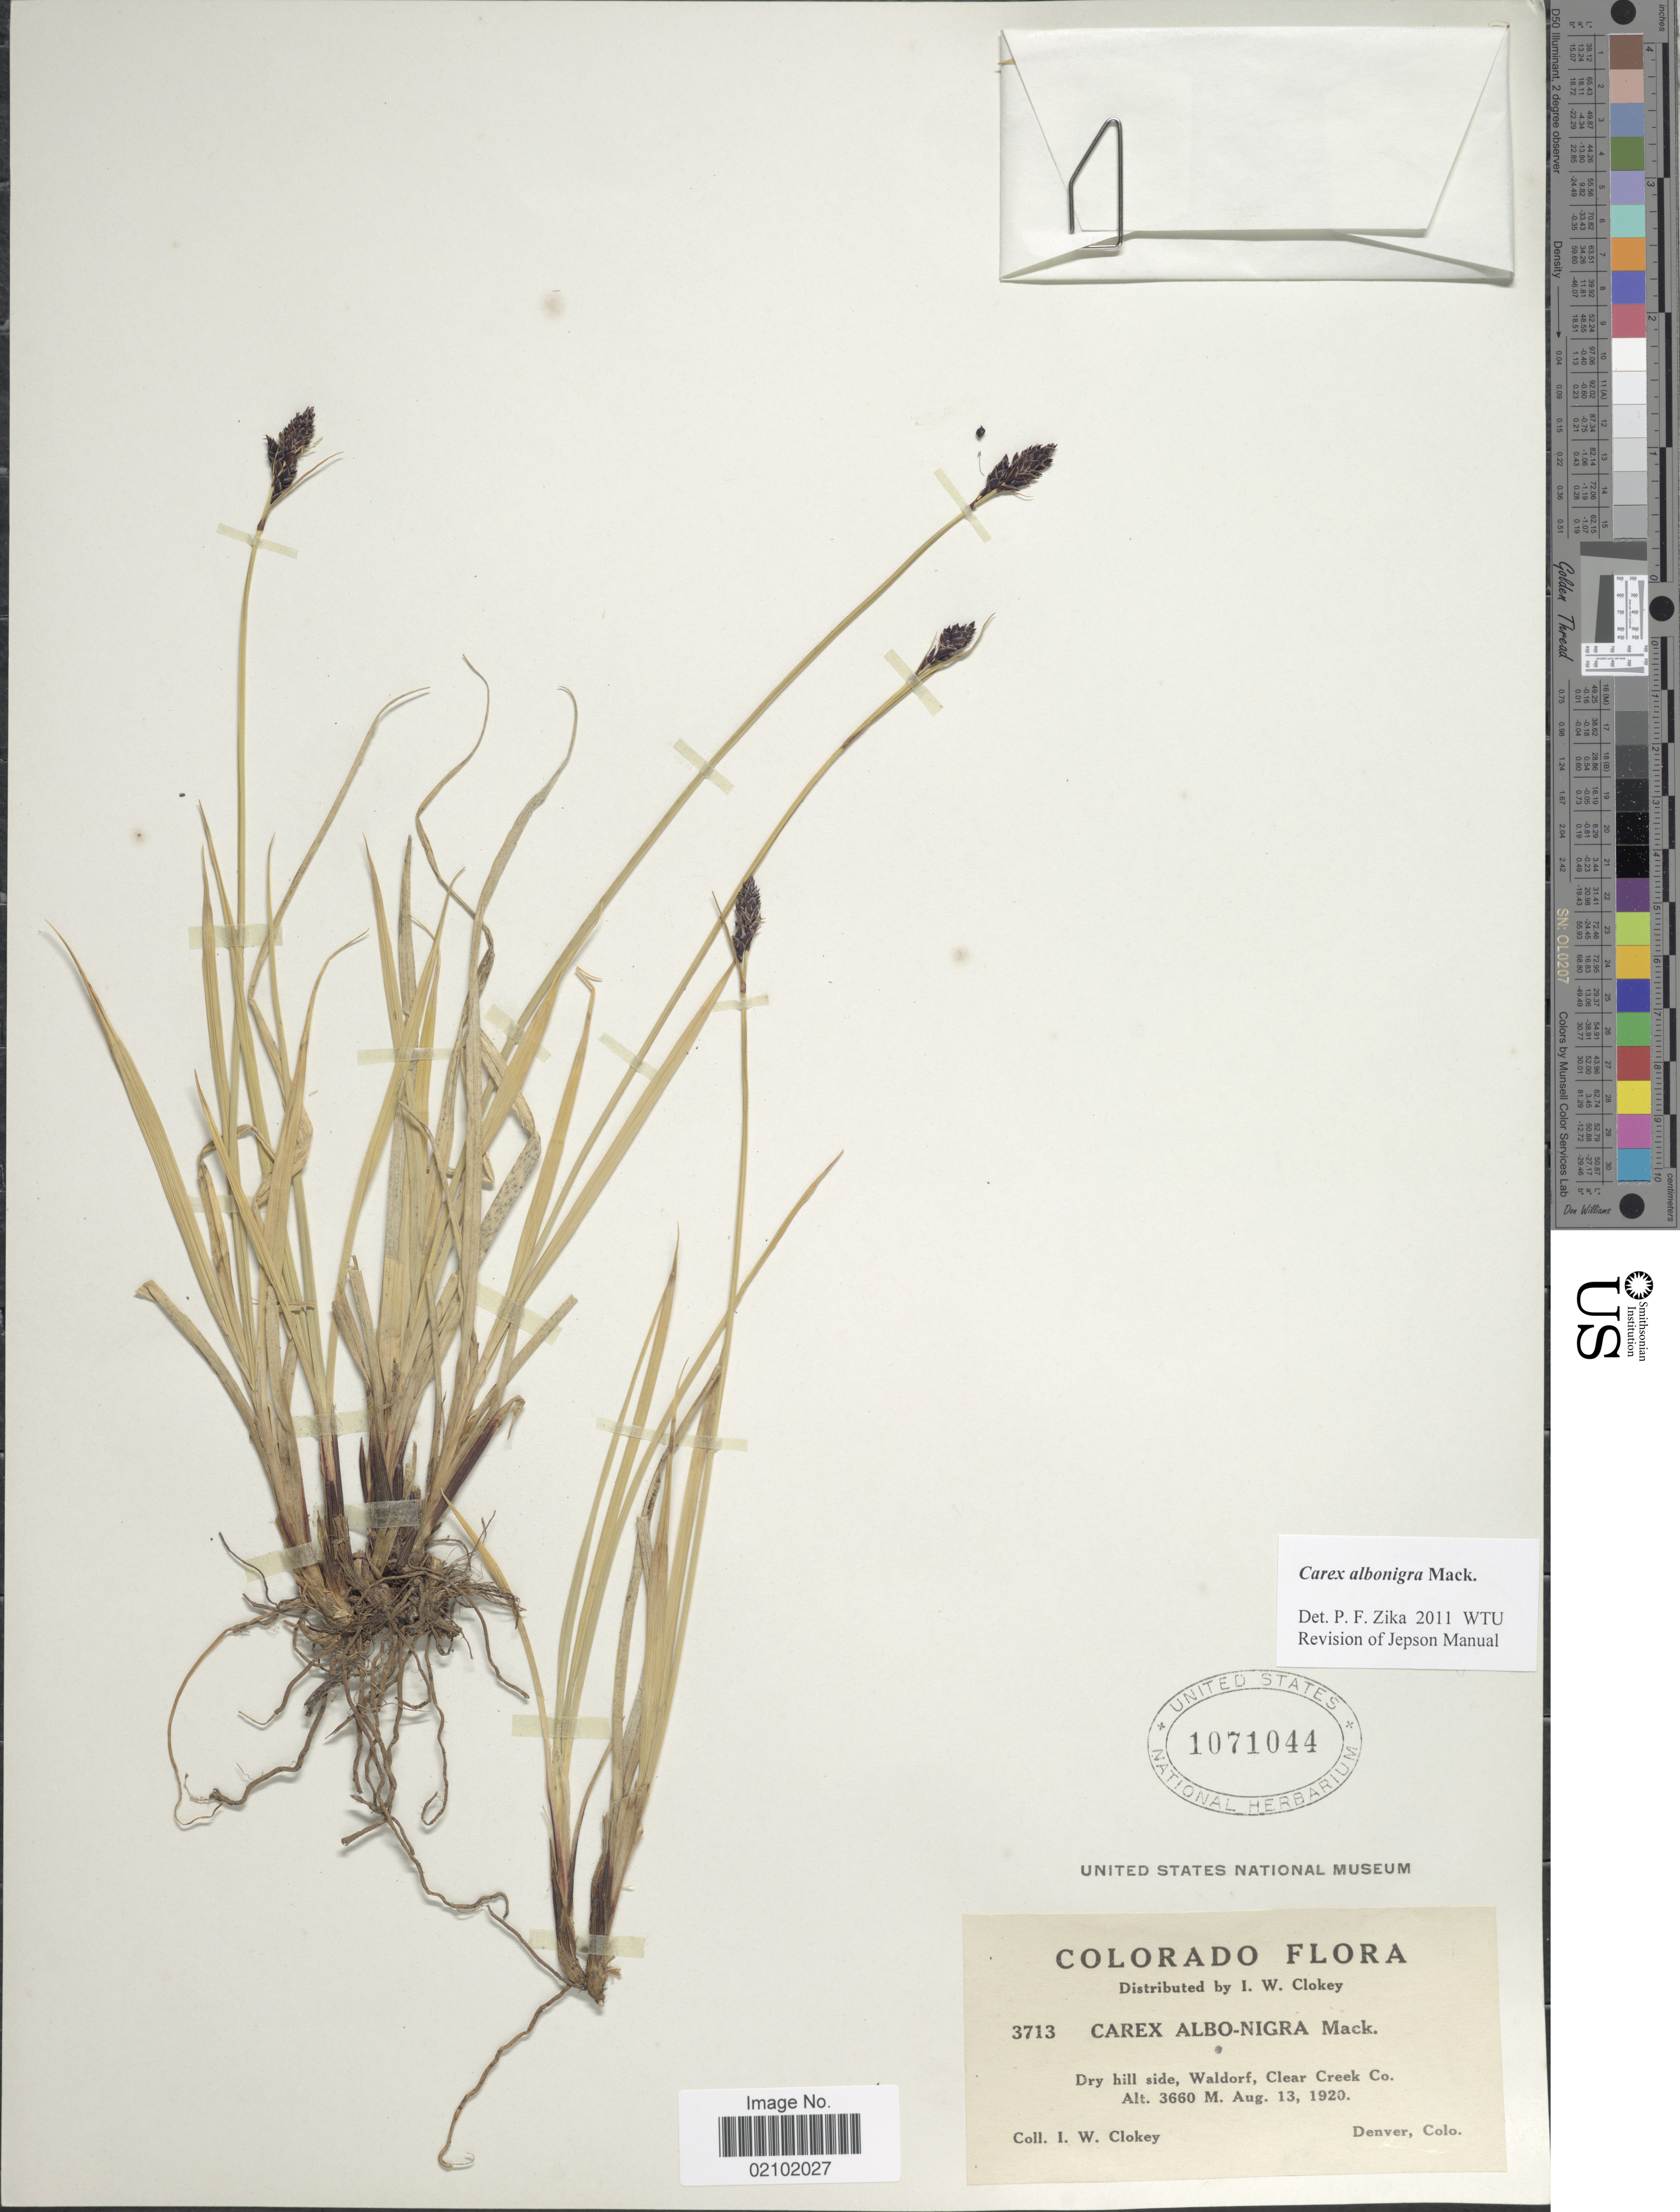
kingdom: Plantae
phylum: Tracheophyta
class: Liliopsida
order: Poales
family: Cyperaceae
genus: Carex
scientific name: Carex albonigra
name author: Mack.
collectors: I. W. Clokey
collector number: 3713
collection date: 1920-08-13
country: United States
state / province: Colorado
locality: Waldorf, Clear Creek Co.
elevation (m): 3660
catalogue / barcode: US 1071044